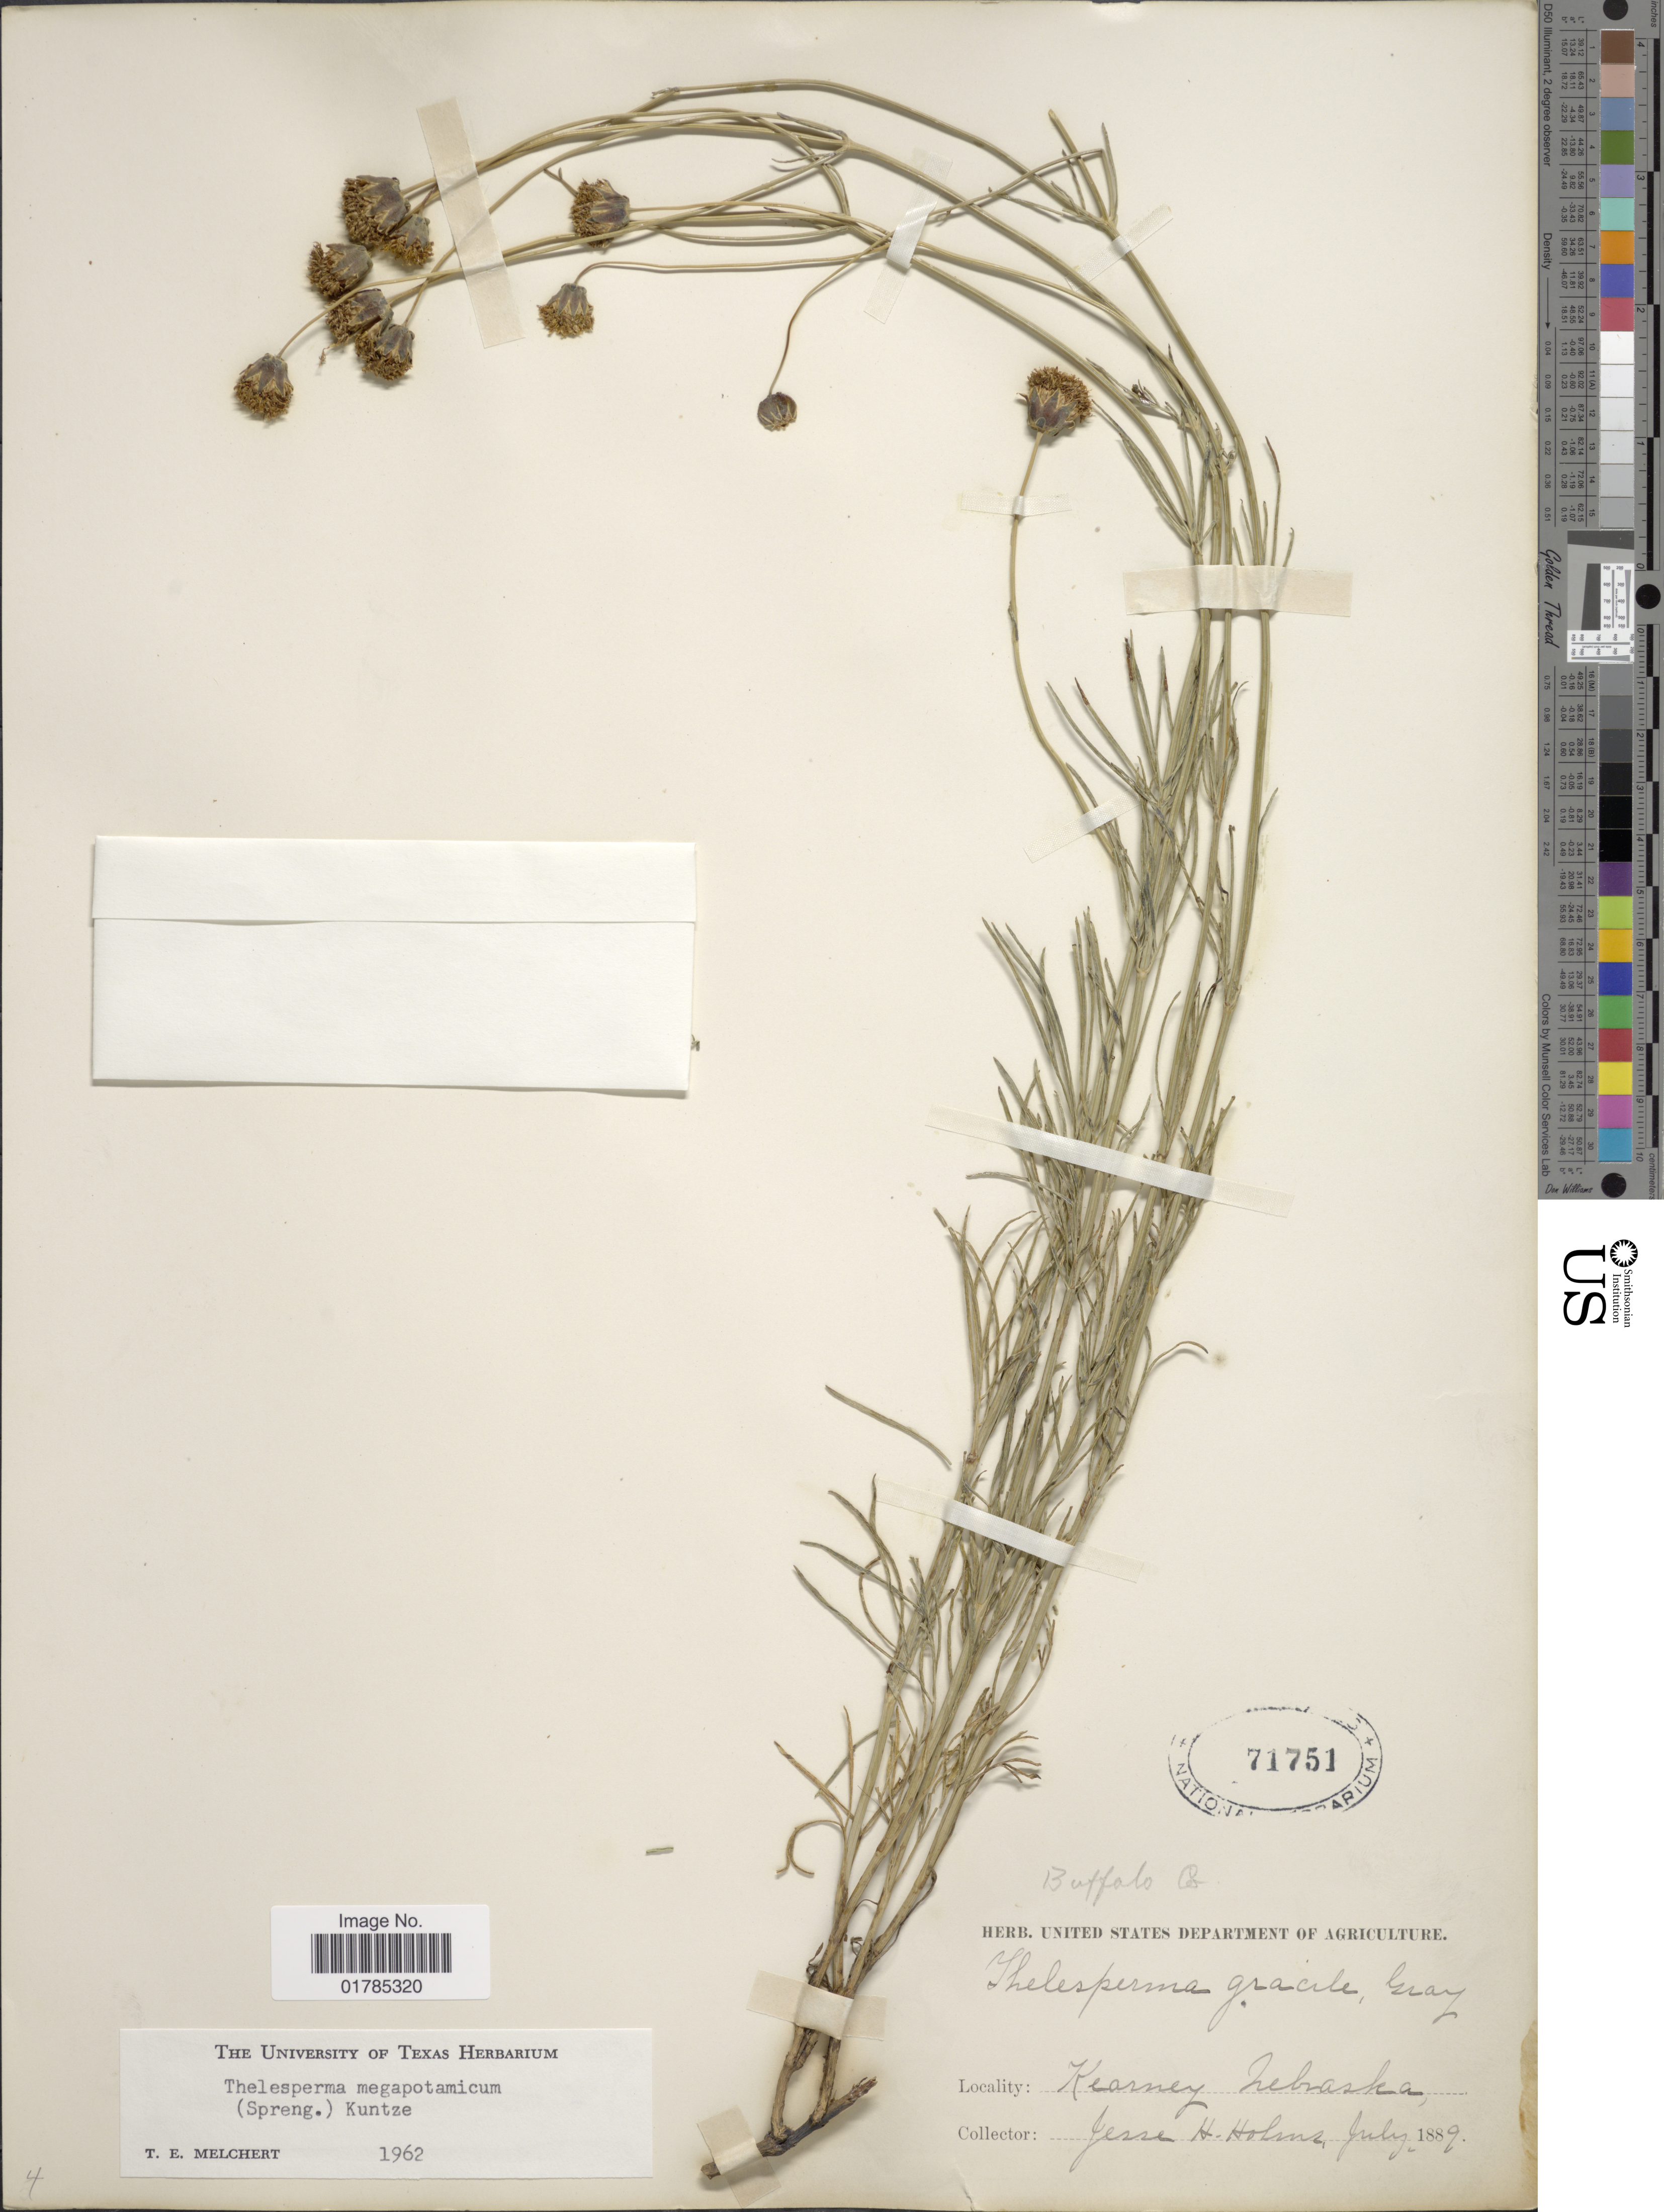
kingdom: Plantae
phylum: Tracheophyta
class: Magnoliopsida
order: Asterales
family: Asteraceae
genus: Thelesperma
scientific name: Thelesperma megapotamicum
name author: (Spreng.) Herter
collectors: J. H. Holms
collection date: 1889-07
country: United States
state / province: Nebraska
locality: Kearney, Buffalo Co.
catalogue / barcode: US 71751